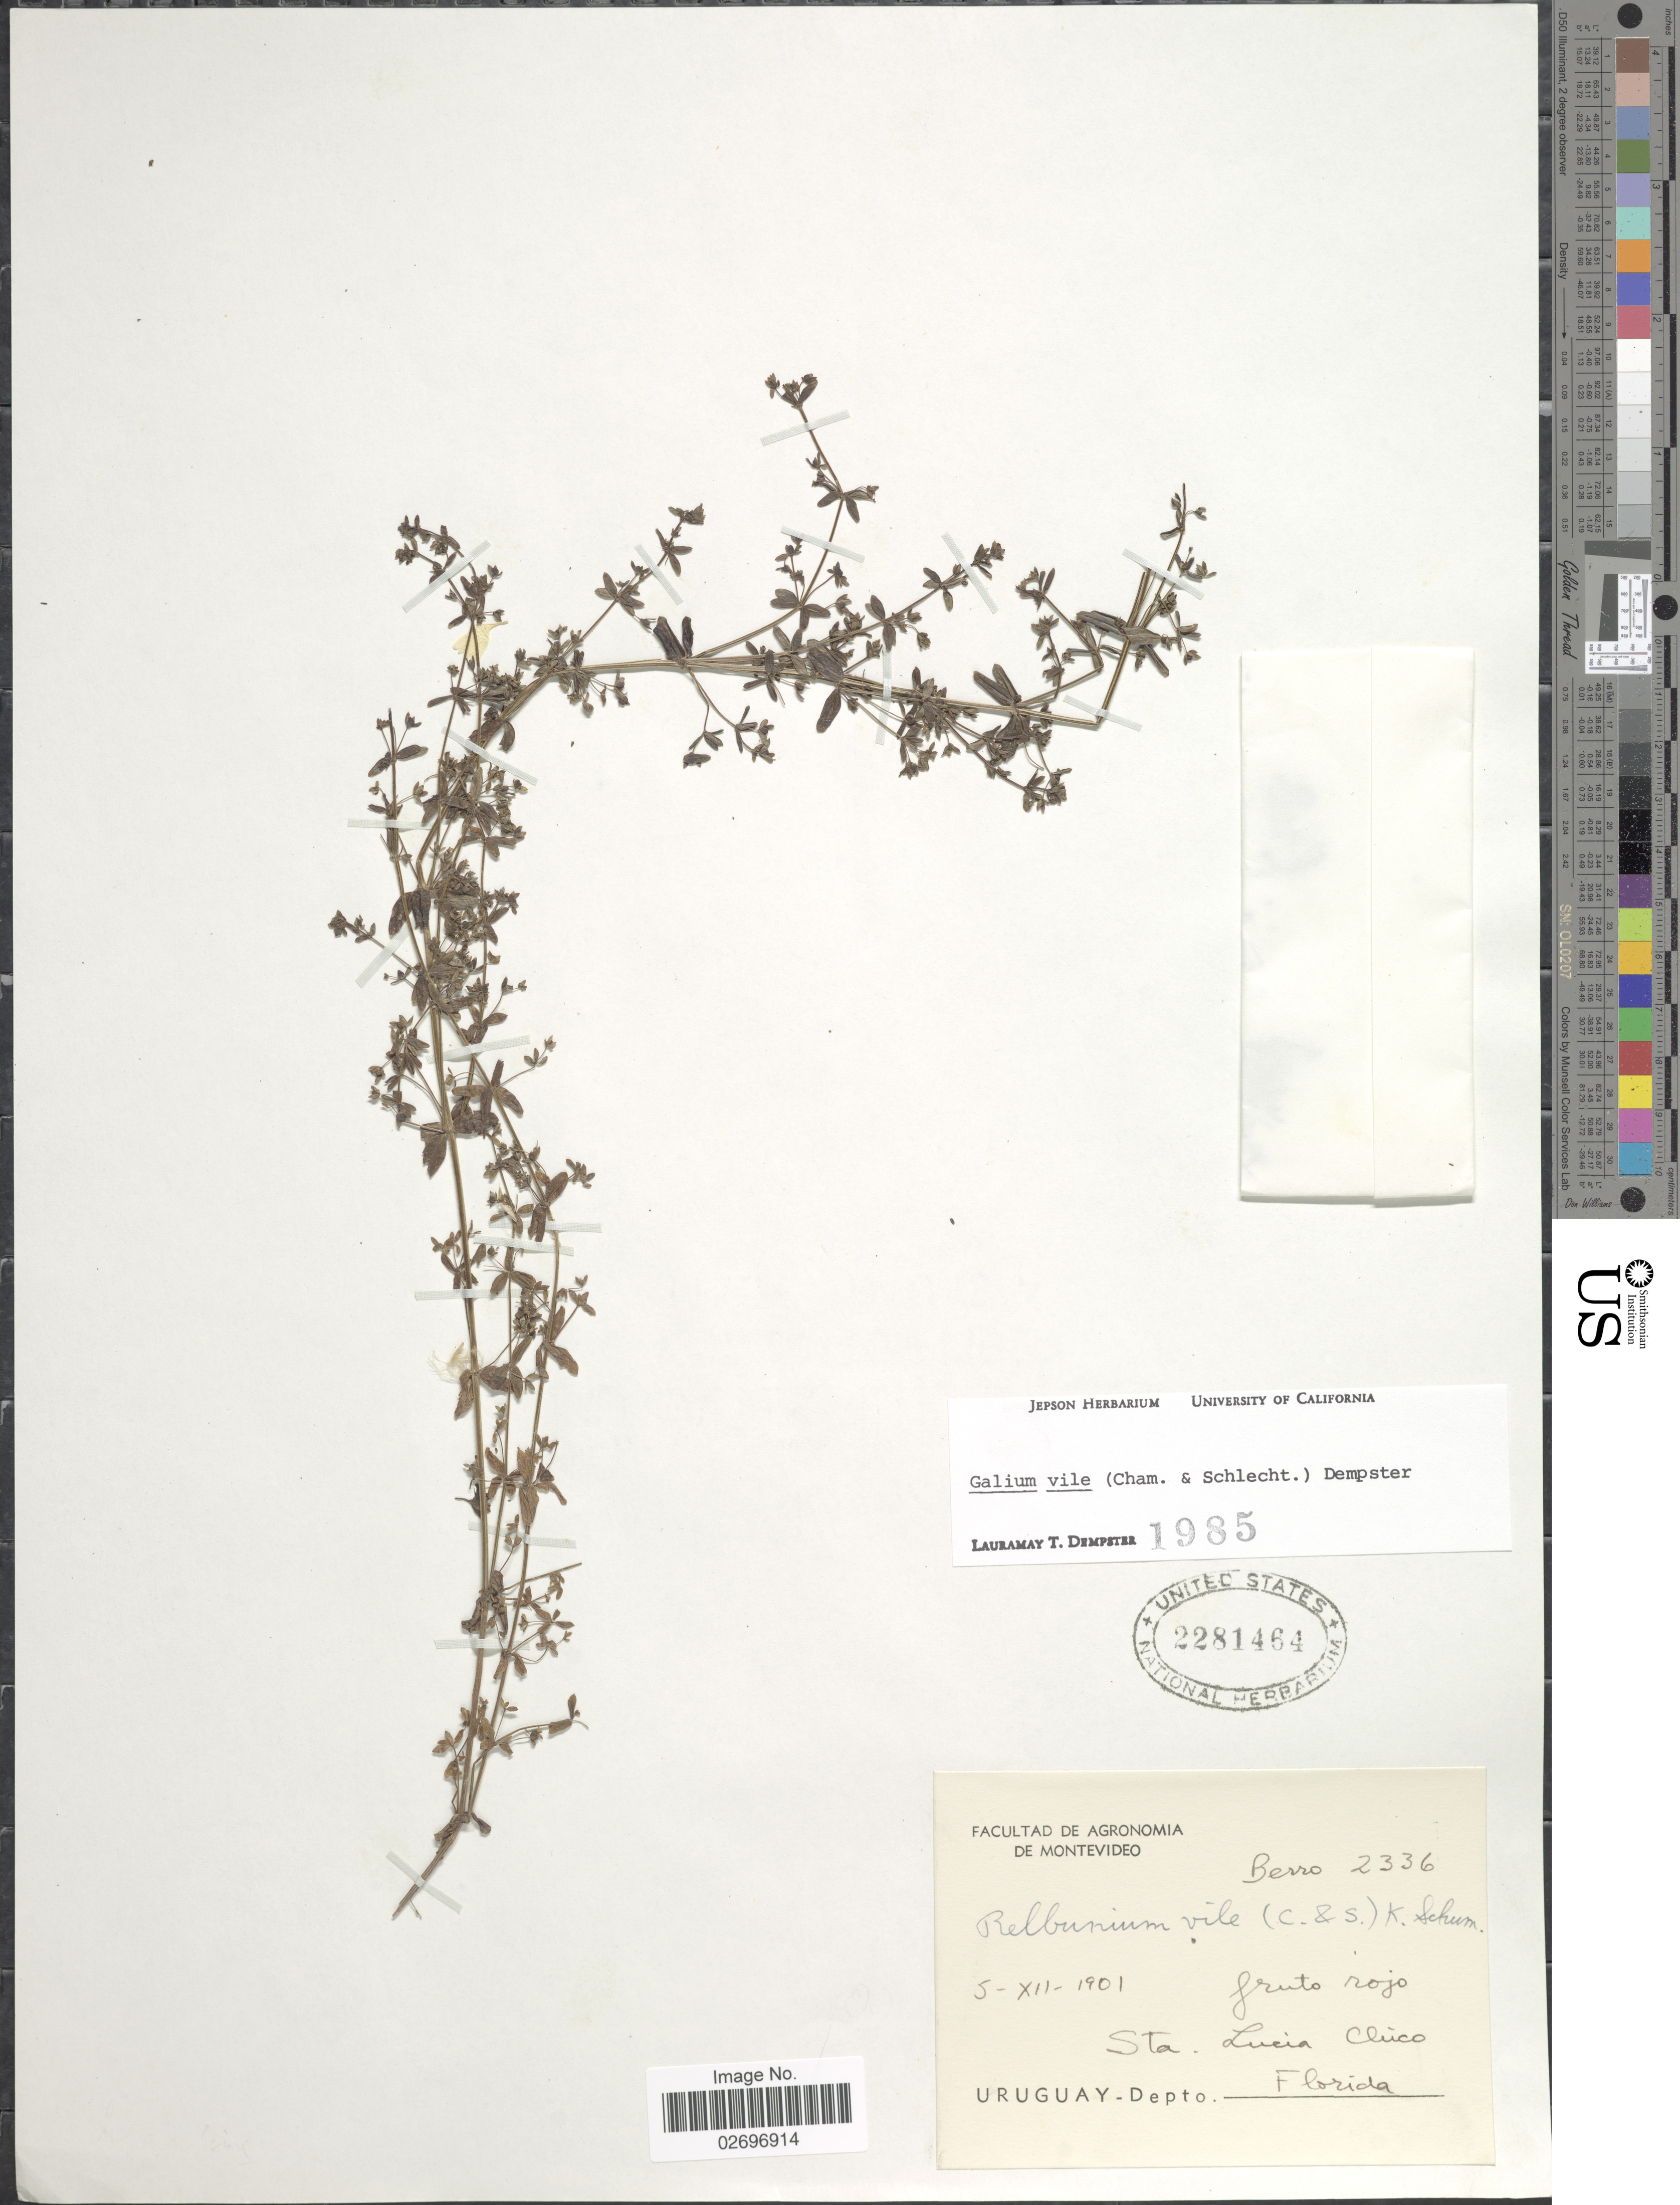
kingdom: Plantae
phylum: Tracheophyta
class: Magnoliopsida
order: Gentianales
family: Rubiaceae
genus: Galium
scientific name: Galium vile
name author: (Cham. & Schltdl.) Dempster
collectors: Berro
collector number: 2336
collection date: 1901-12-05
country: Uruguay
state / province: Florida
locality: Sta. Lucia Chico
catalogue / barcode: US 2281464